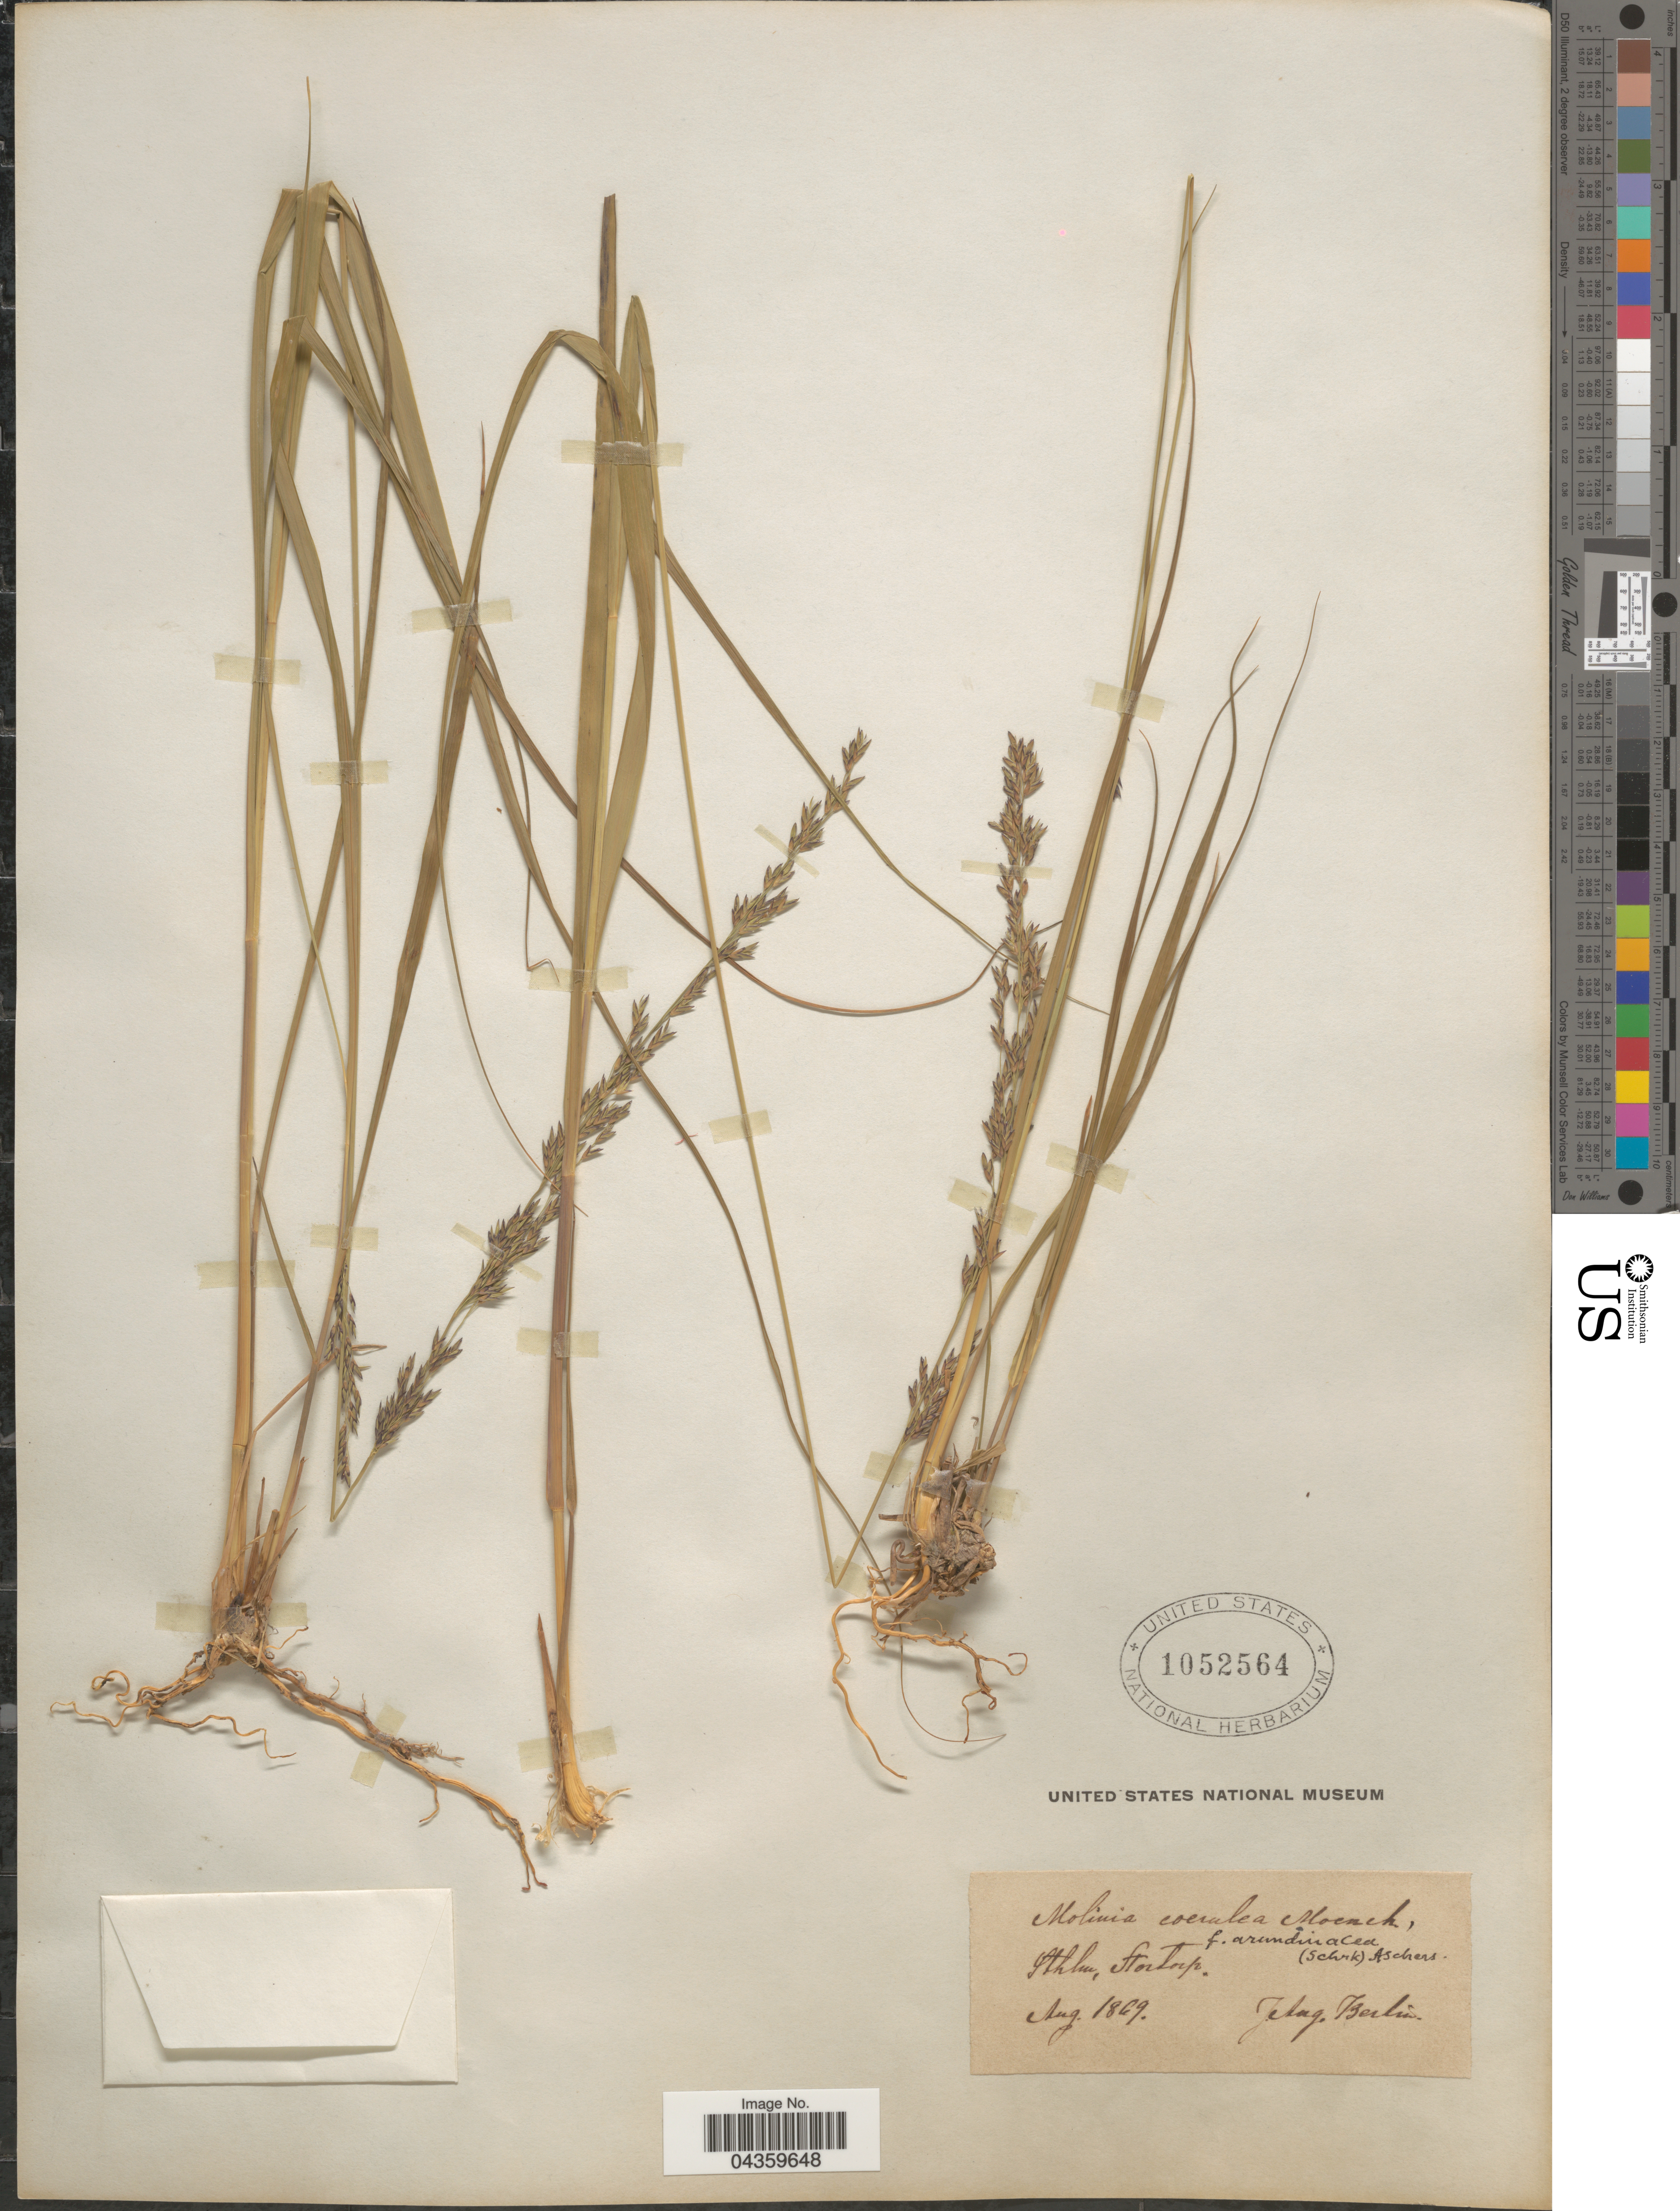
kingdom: Plantae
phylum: Tracheophyta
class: Liliopsida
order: Poales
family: Poaceae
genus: Molinia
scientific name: Molinia caerulea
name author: (L.) Moench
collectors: J. Berlin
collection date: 1869-08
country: Sweden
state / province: Stockholm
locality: Sthlm, Stortorp.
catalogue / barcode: US 1052564